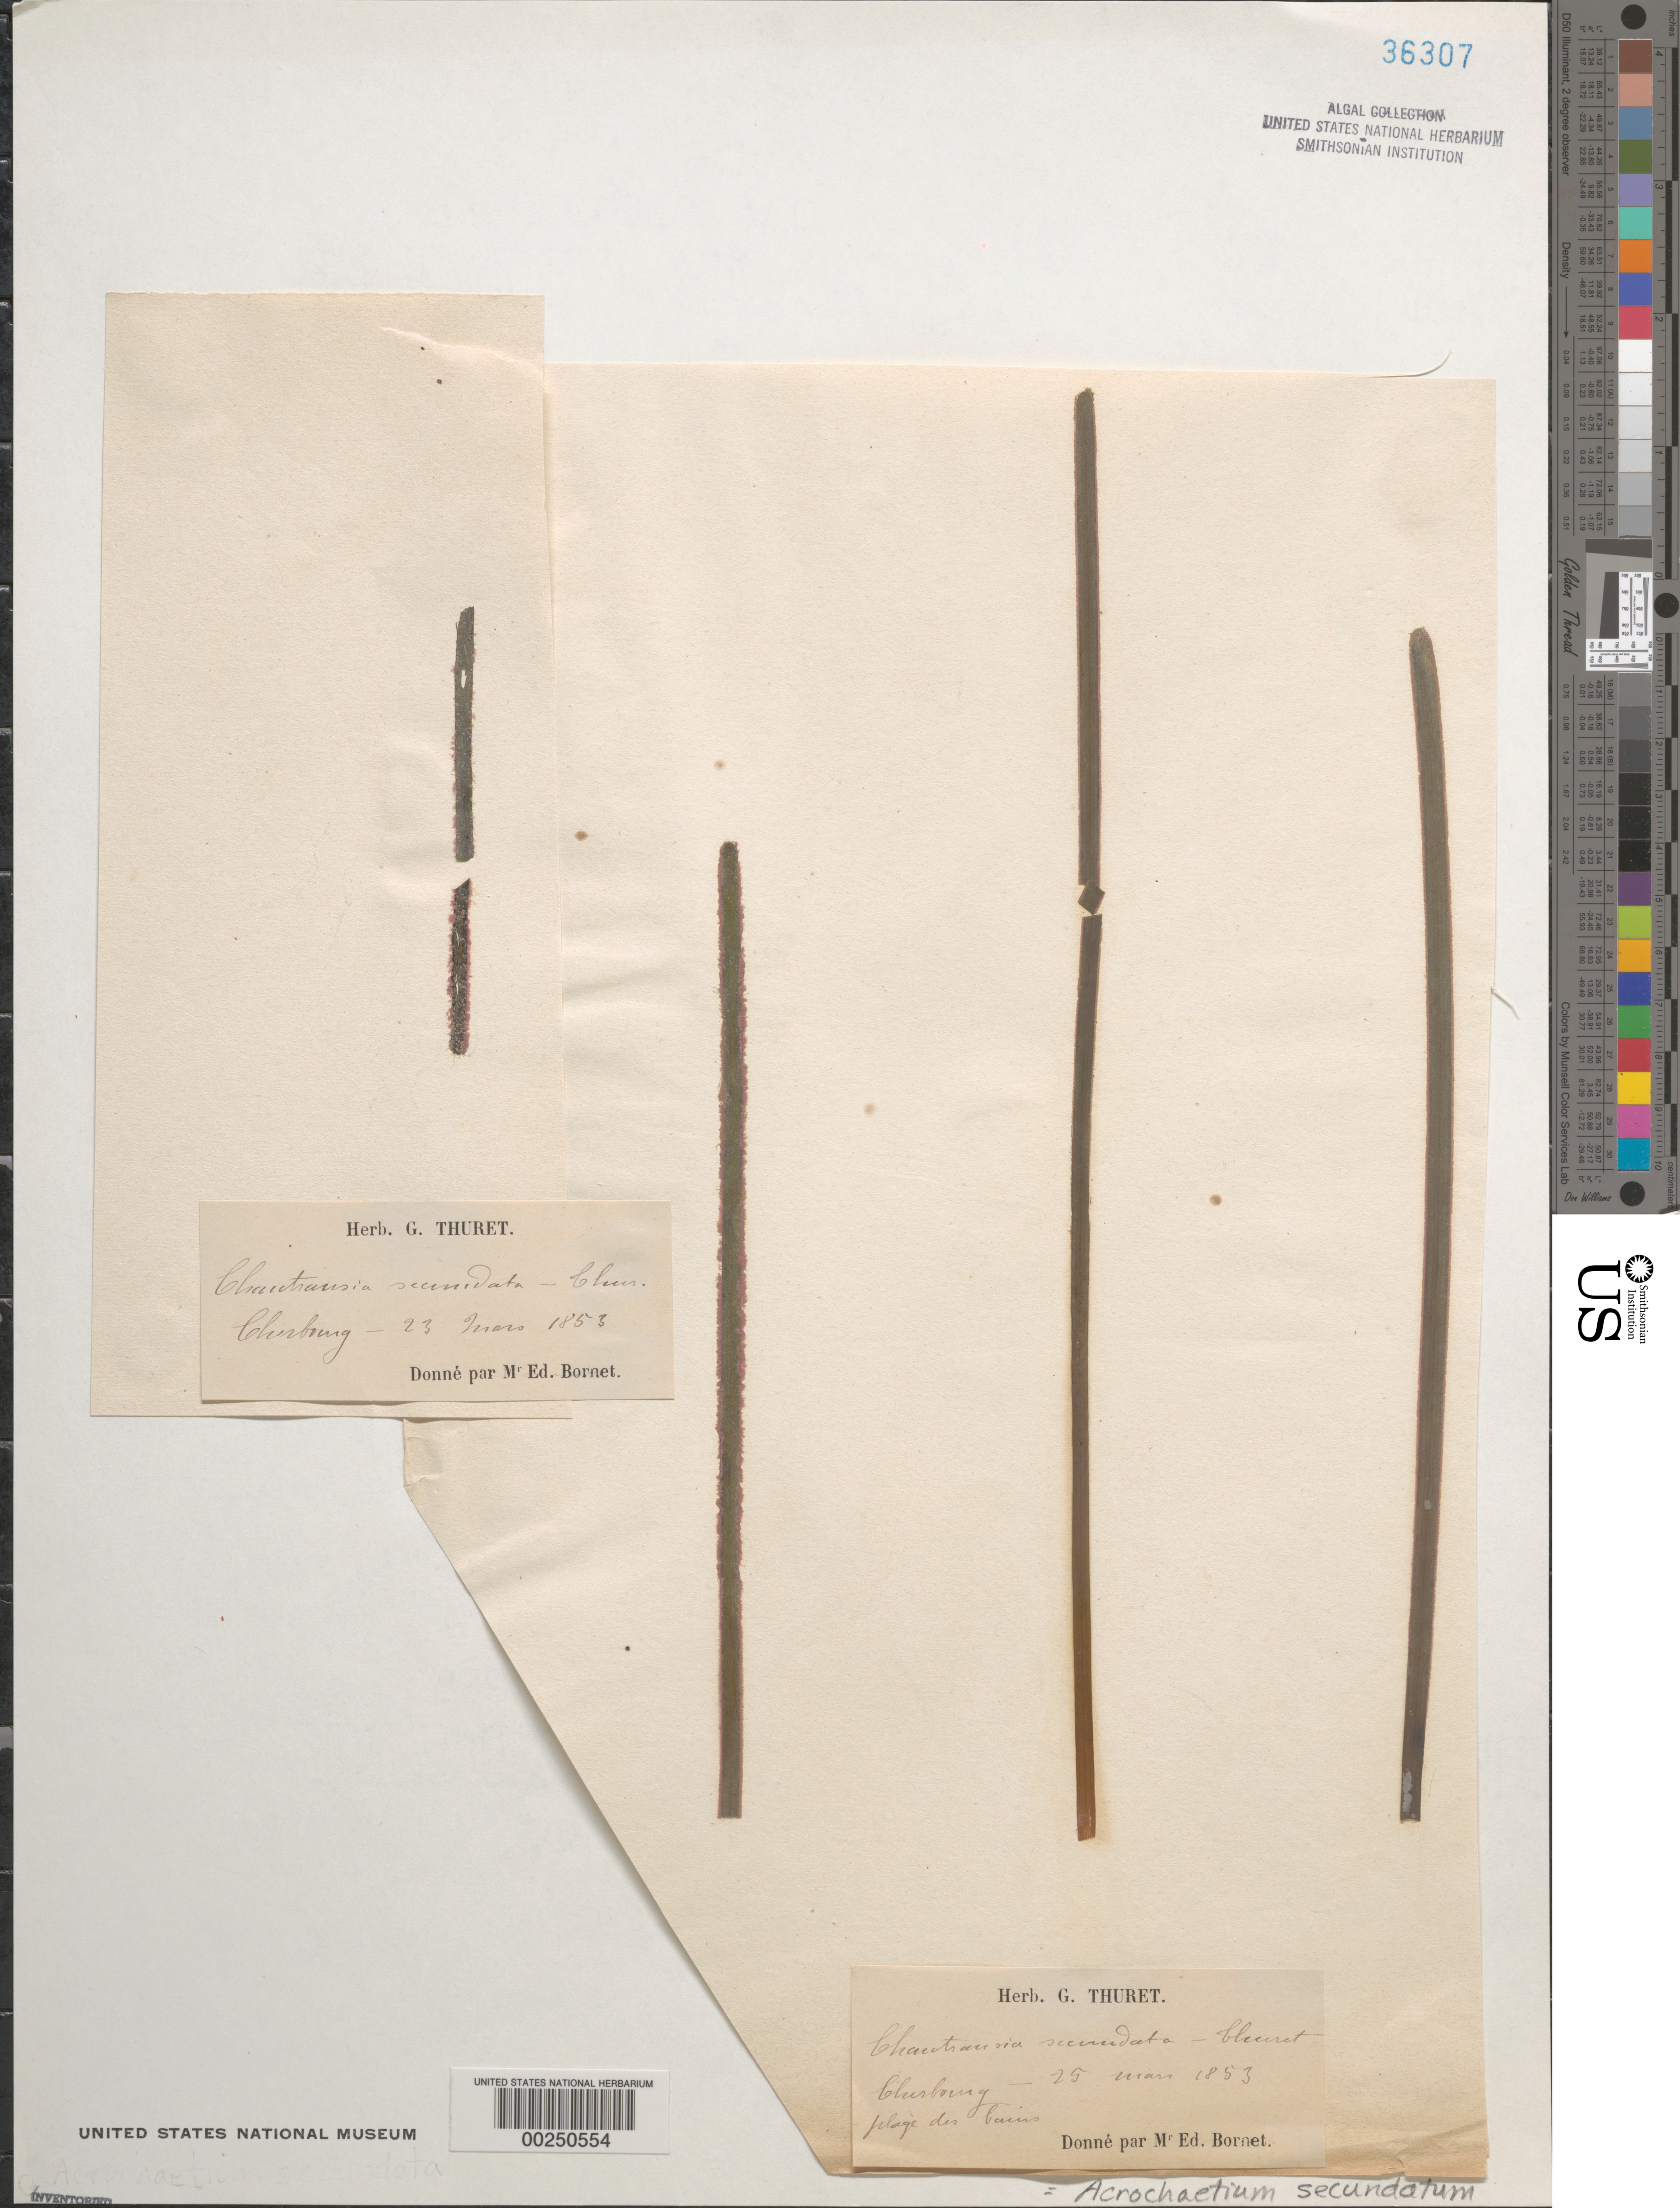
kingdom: Plantae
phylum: Rhodophyta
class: Florideophyceae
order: Acrochaetiales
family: Acrochaetiaceae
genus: Acrochaetium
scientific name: Acrochaetium secundatum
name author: (Lyngb.) Näg. in Näg. & C. Cramer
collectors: Thuret, G. (herbarium)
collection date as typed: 23 Mar 1853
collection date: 1853-03-23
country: France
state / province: Normandie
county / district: Manche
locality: Cherbourg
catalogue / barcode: US 36307